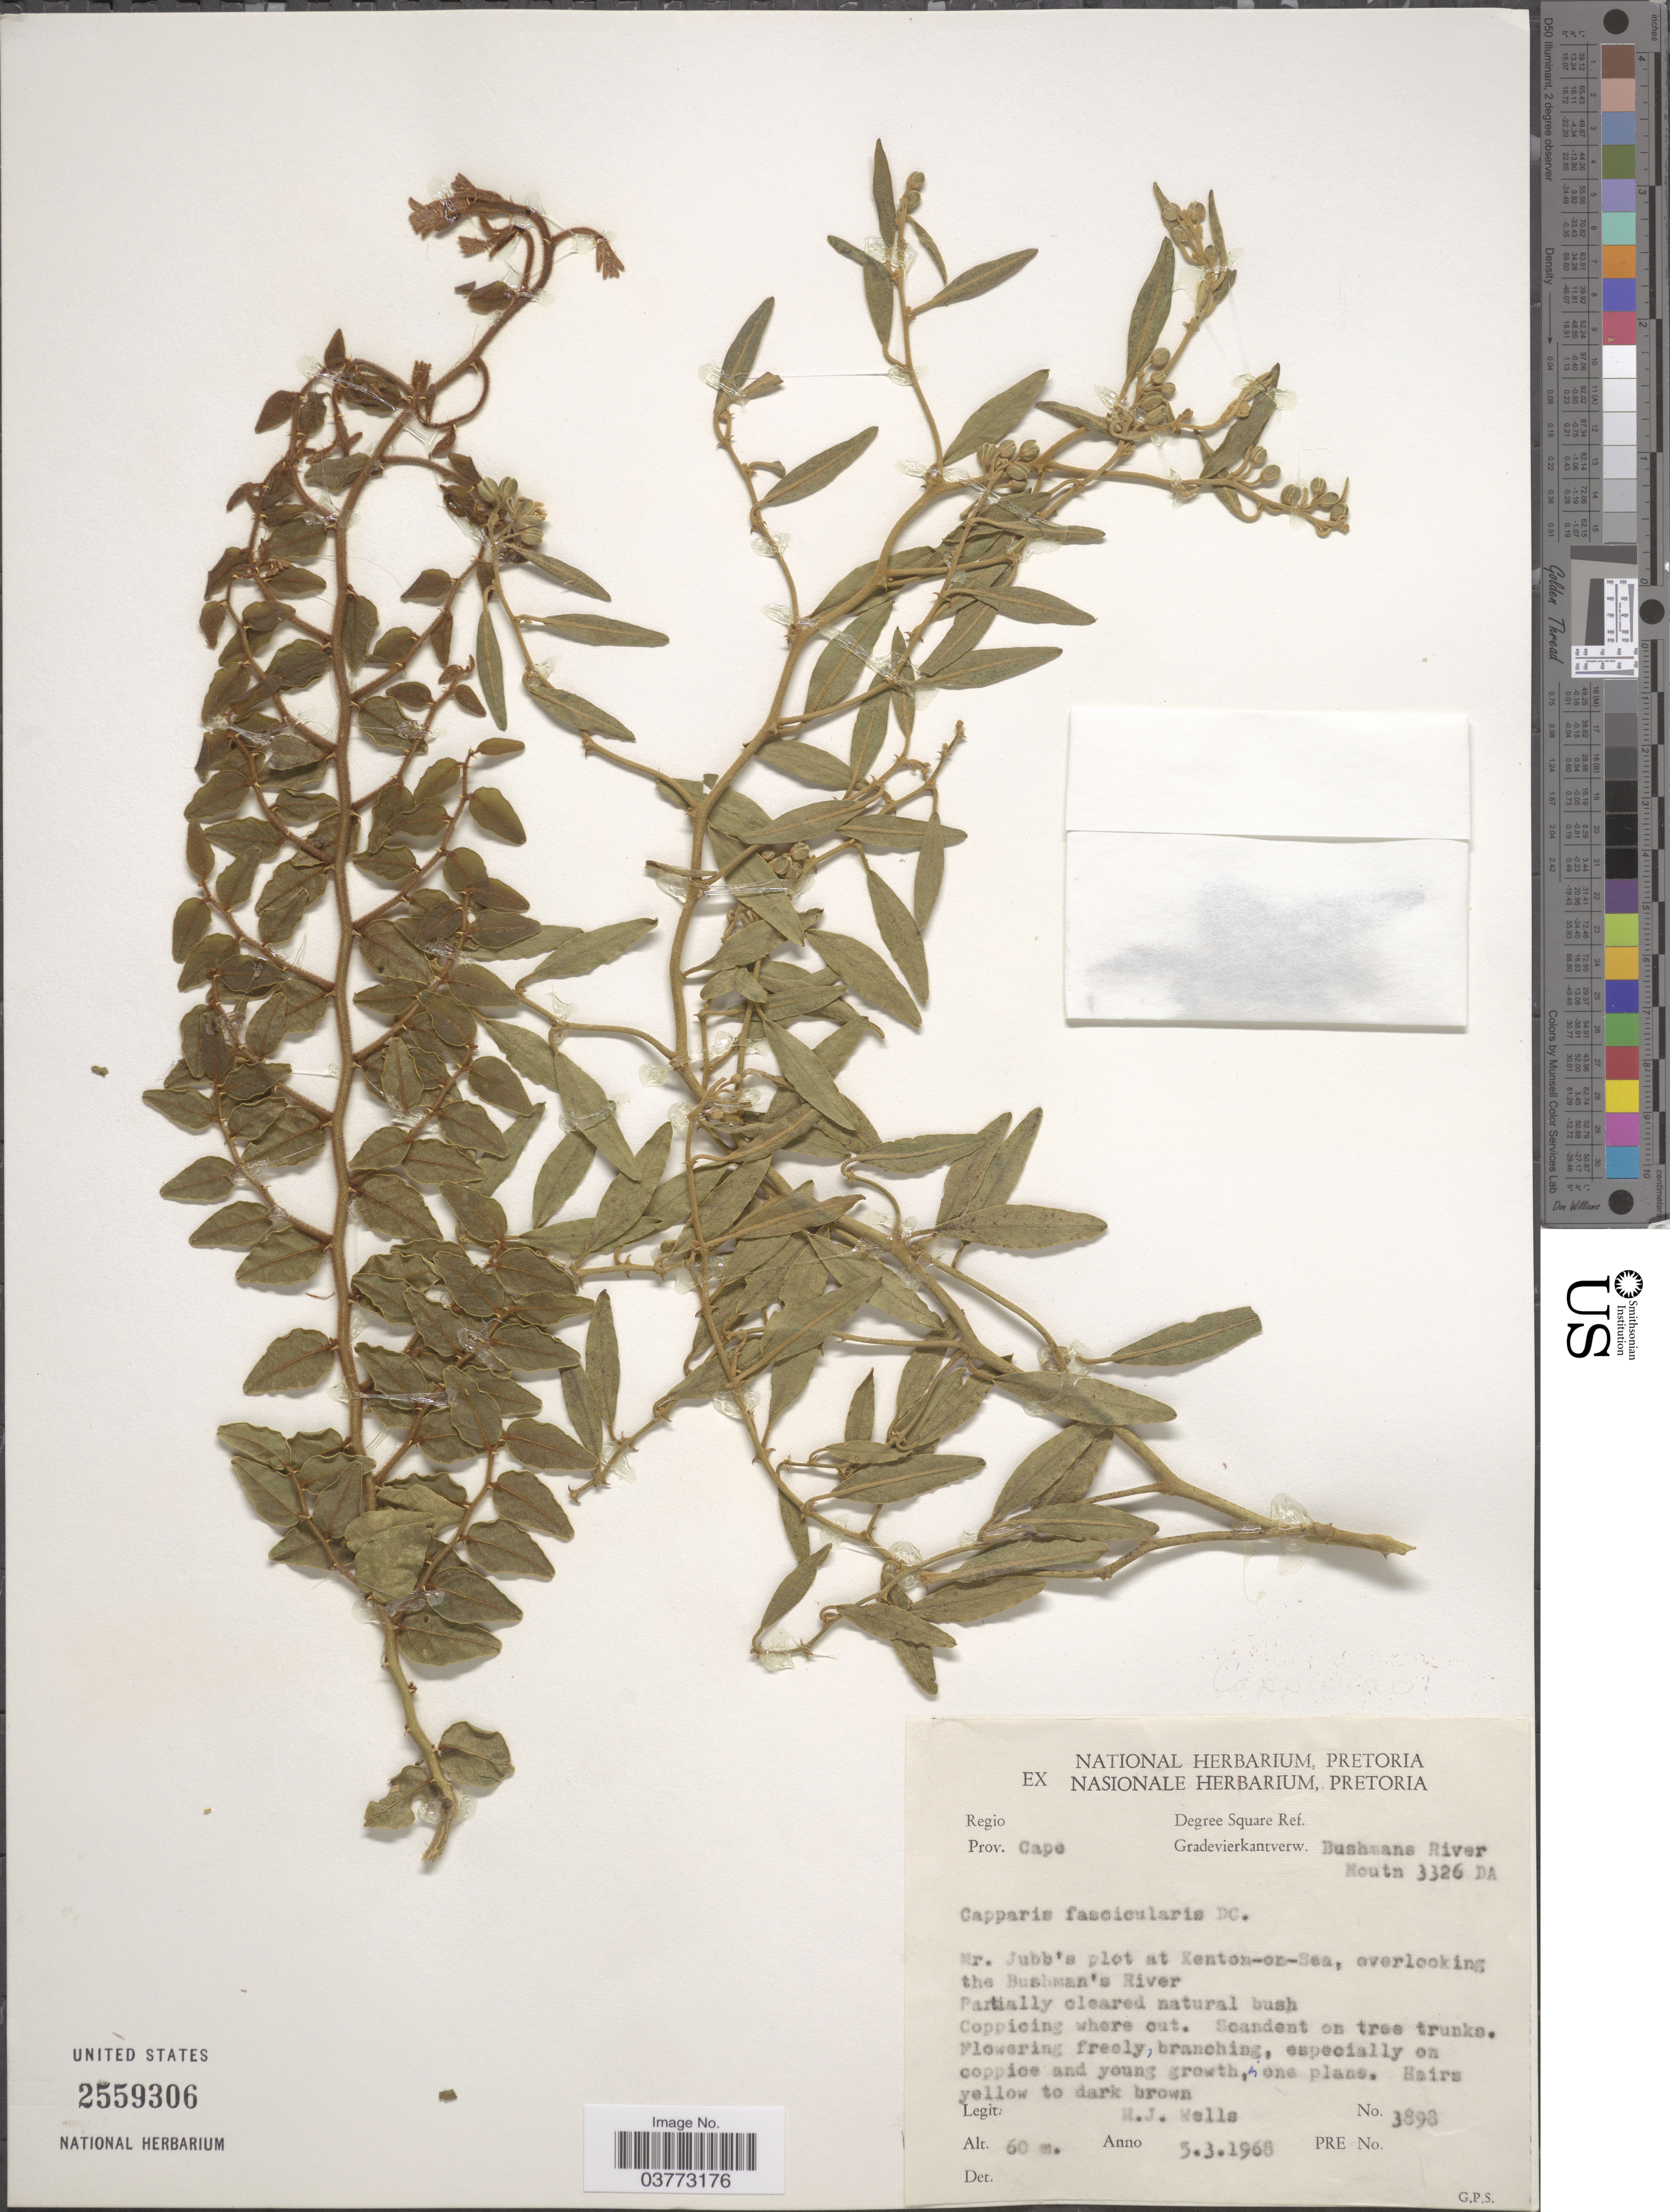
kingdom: Plantae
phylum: Tracheophyta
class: Magnoliopsida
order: Brassicales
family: Capparaceae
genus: Capparis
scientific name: Capparis fascicularis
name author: DC.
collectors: M. Wells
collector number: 3898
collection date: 1968-03-05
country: South Africa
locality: Prov. Cape. Gradevierkantverw. Bushmans River Moutn 3326 DA. Nr. Jubb's plot at Kenton-on-Sea, overlooking the Bushman's River.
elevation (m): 60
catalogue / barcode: US 2559306